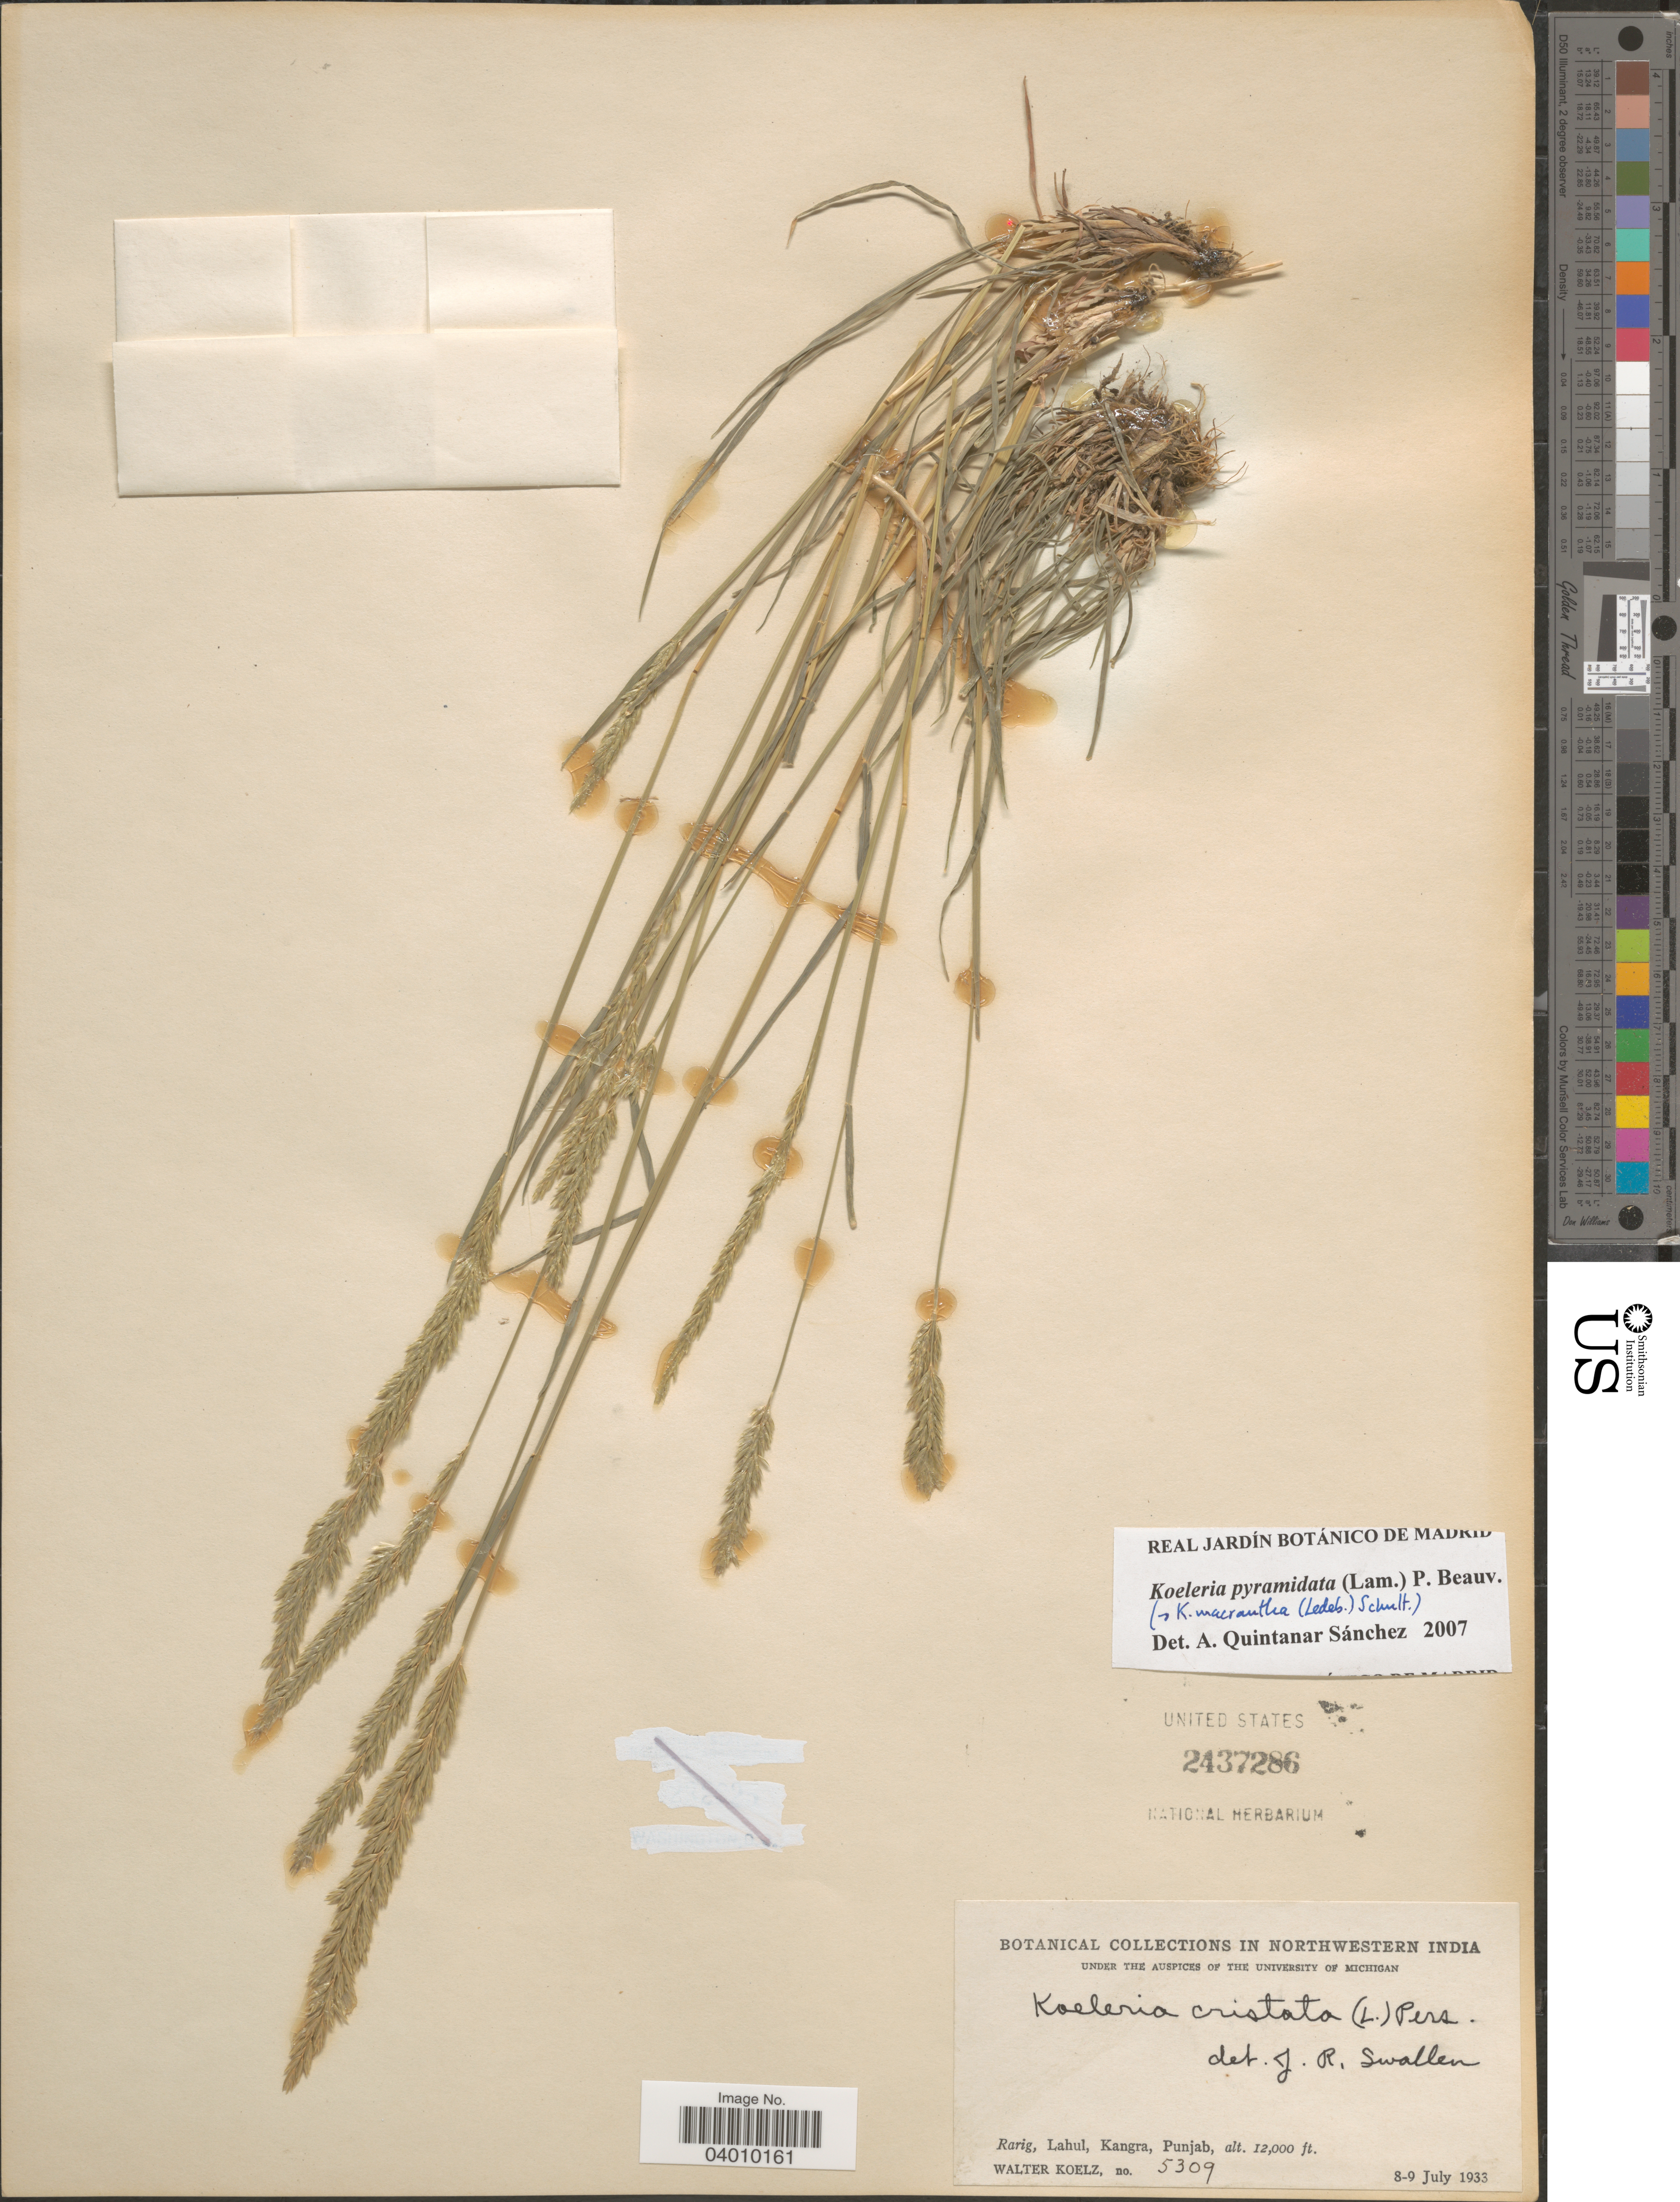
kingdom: Plantae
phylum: Tracheophyta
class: Liliopsida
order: Poales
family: Poaceae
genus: Koeleria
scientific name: Koeleria pyramidata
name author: (Lam.) P. Beauv.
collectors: W. N. Koelz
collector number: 5309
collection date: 1933-07-08/1933-07-09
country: India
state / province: Punjab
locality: Northwestern India. Rarig, Lahul, Kangra, Punjab.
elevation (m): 3658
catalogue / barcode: US 2437286